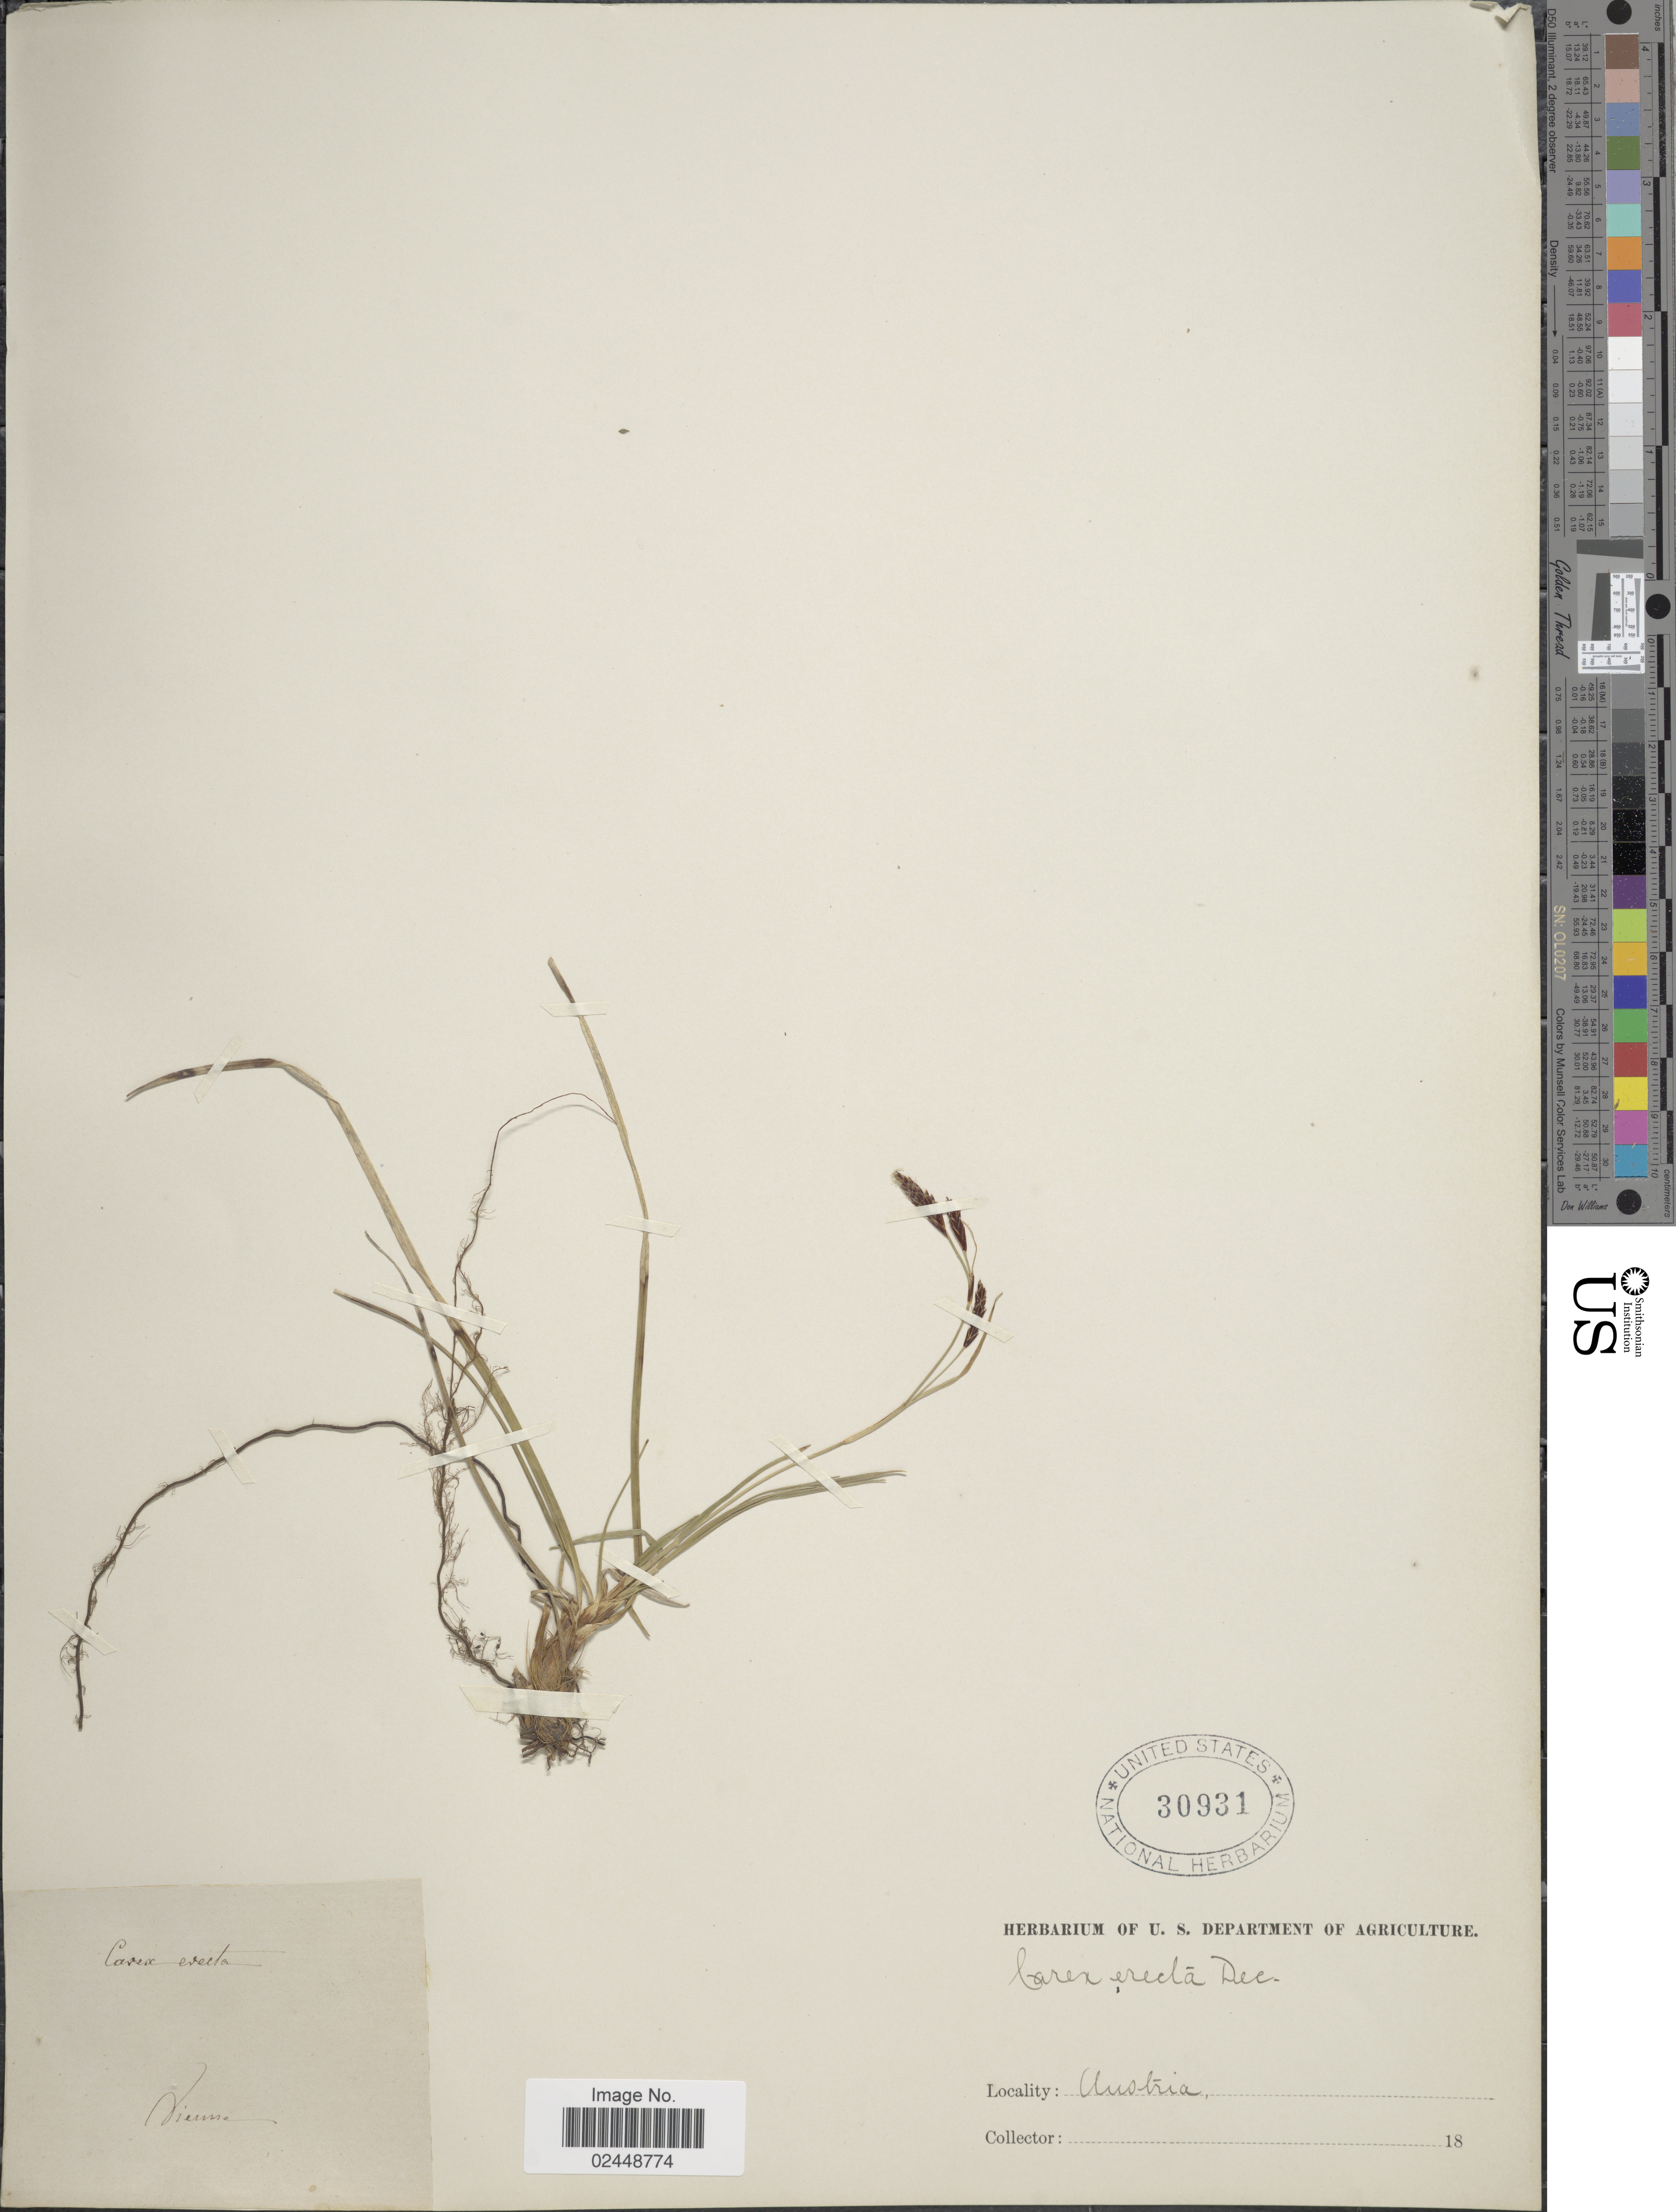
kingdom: Plantae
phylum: Tracheophyta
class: Liliopsida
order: Poales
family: Cyperaceae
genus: Carex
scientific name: Carex sempervirens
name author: Vill.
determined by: Strong, Mark T., (BOT), Smithsonian Institution - National Museum of Natural History (UNITED STATES)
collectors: Facchini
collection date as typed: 18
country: Austria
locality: Vienne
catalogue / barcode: US 30931